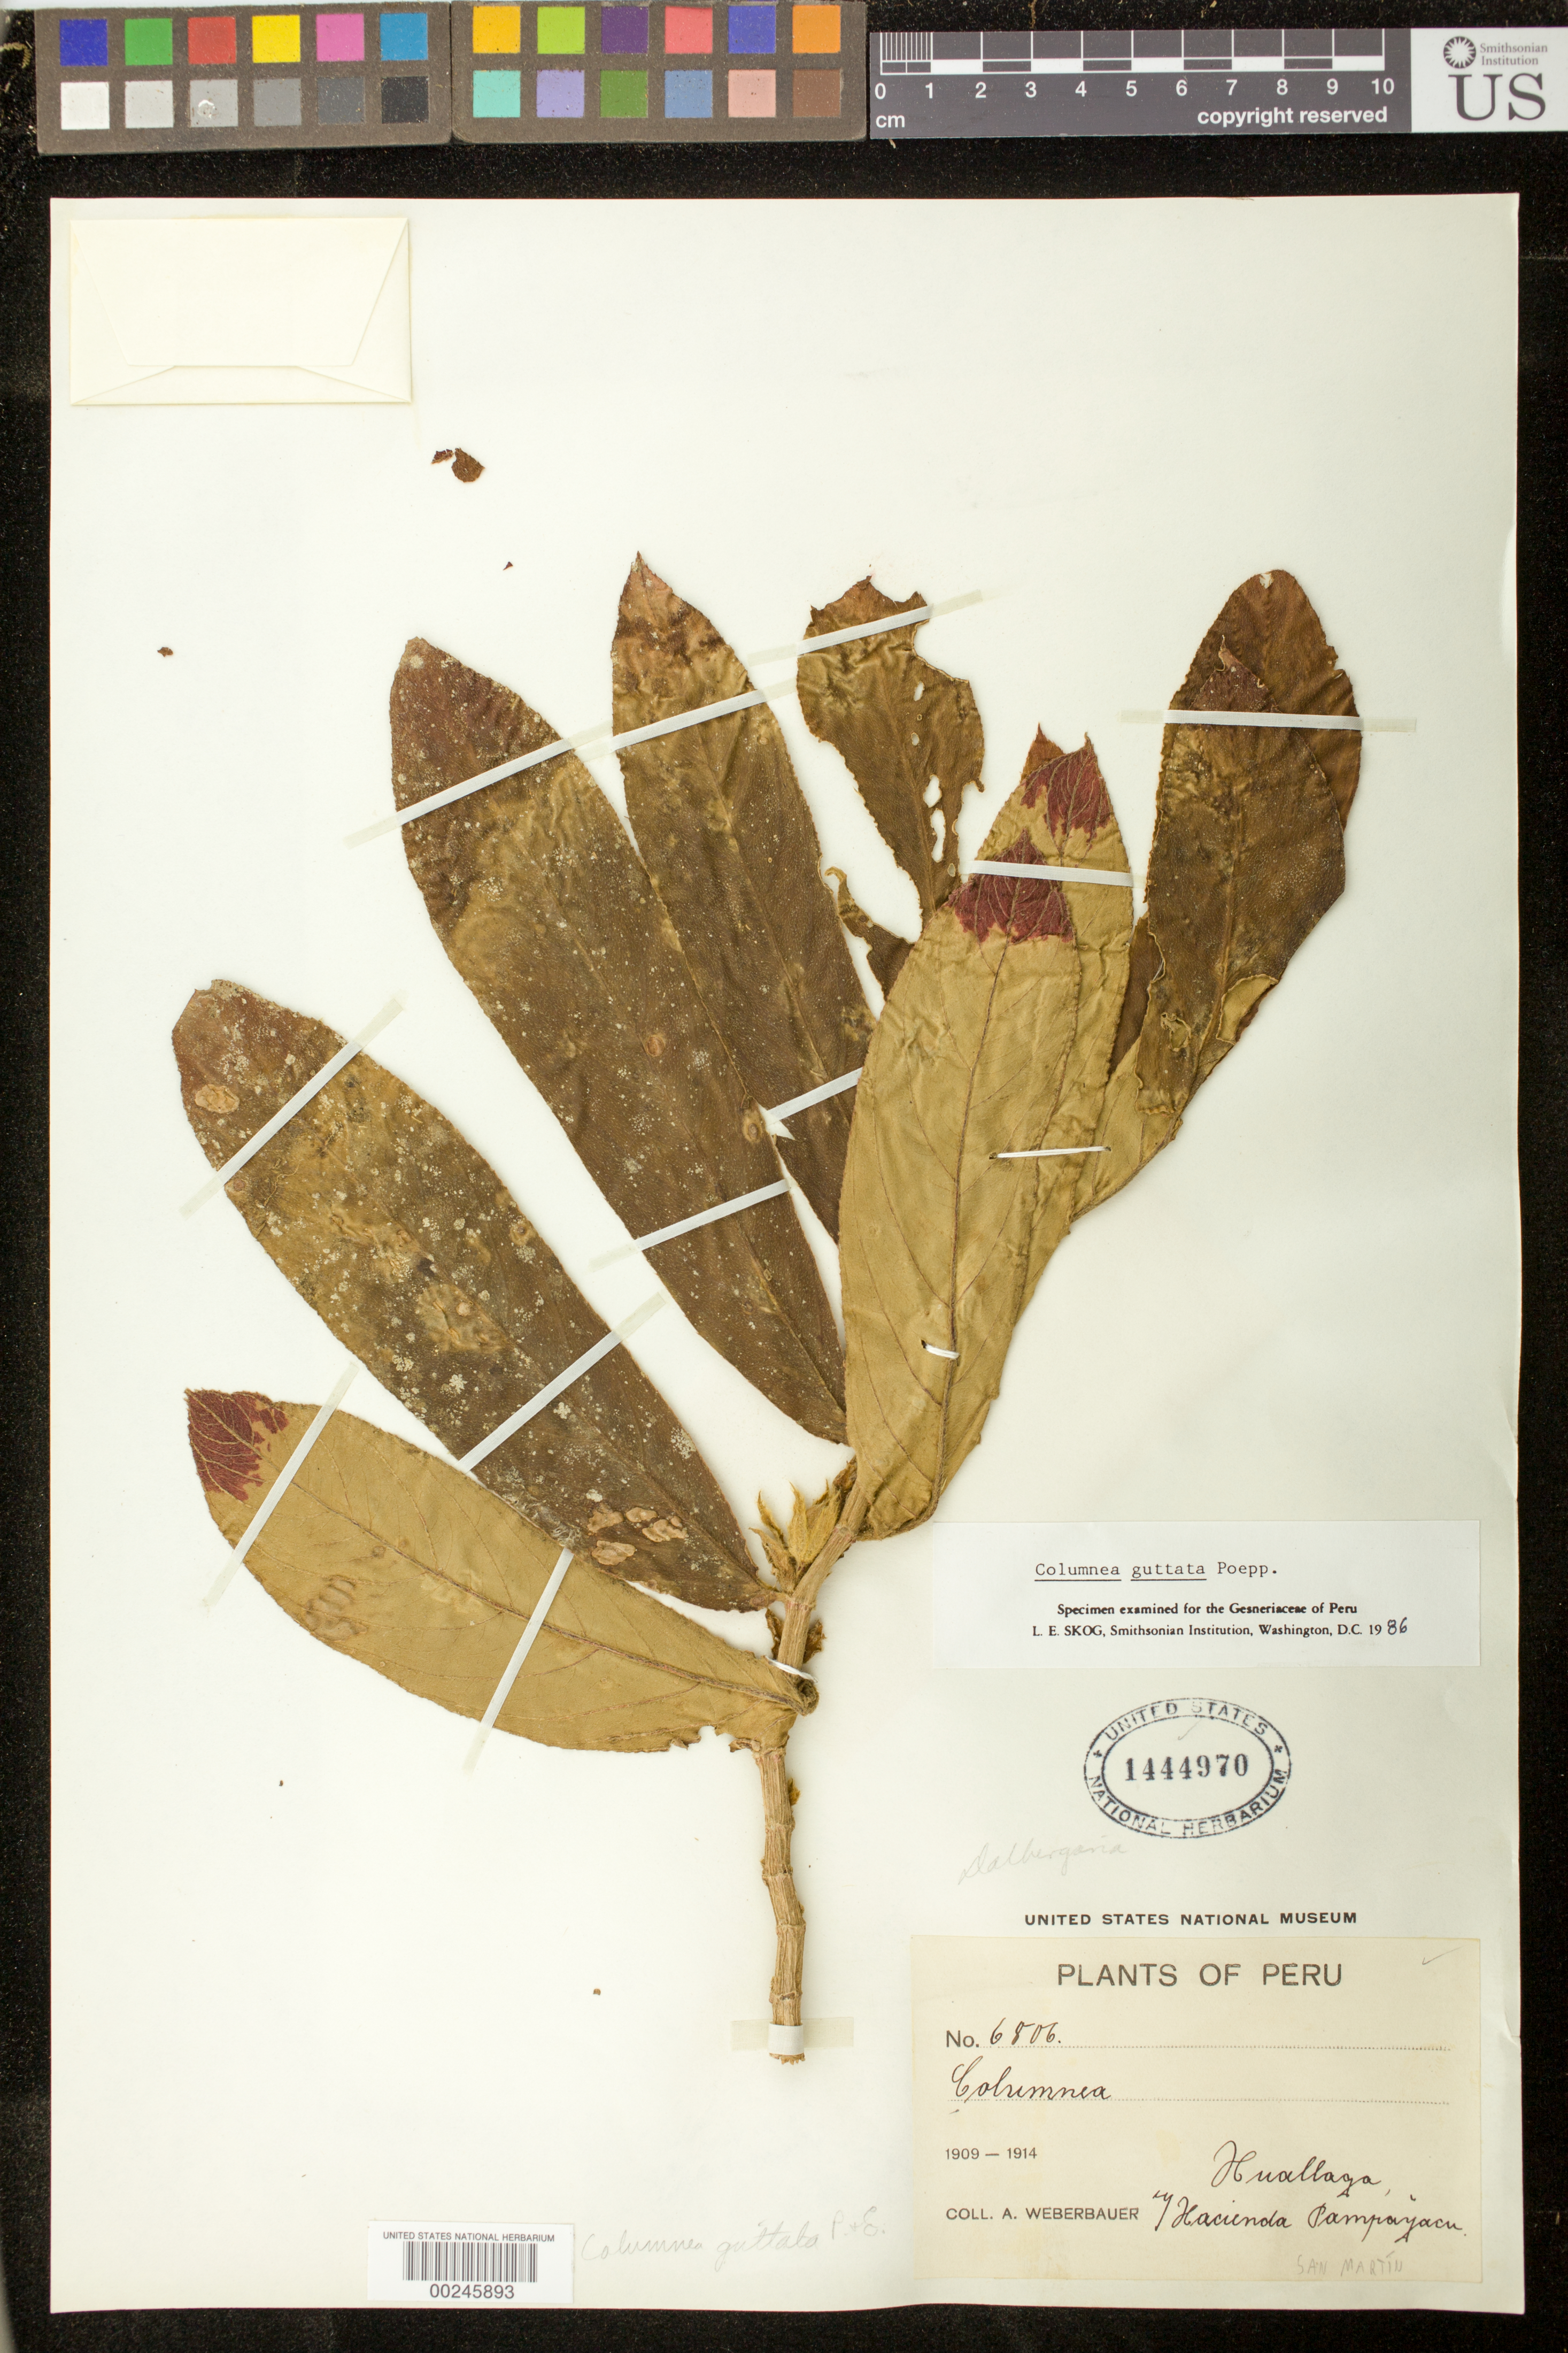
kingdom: Plantae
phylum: Tracheophyta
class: Magnoliopsida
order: Lamiales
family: Gesneriaceae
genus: Columnea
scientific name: Columnea guttata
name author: Poepp.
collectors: A. Weberbauer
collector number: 6806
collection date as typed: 1909-14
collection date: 1909/1914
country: Peru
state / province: San Martín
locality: Huallaga, Hacienda Pampayacu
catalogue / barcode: US 1444970